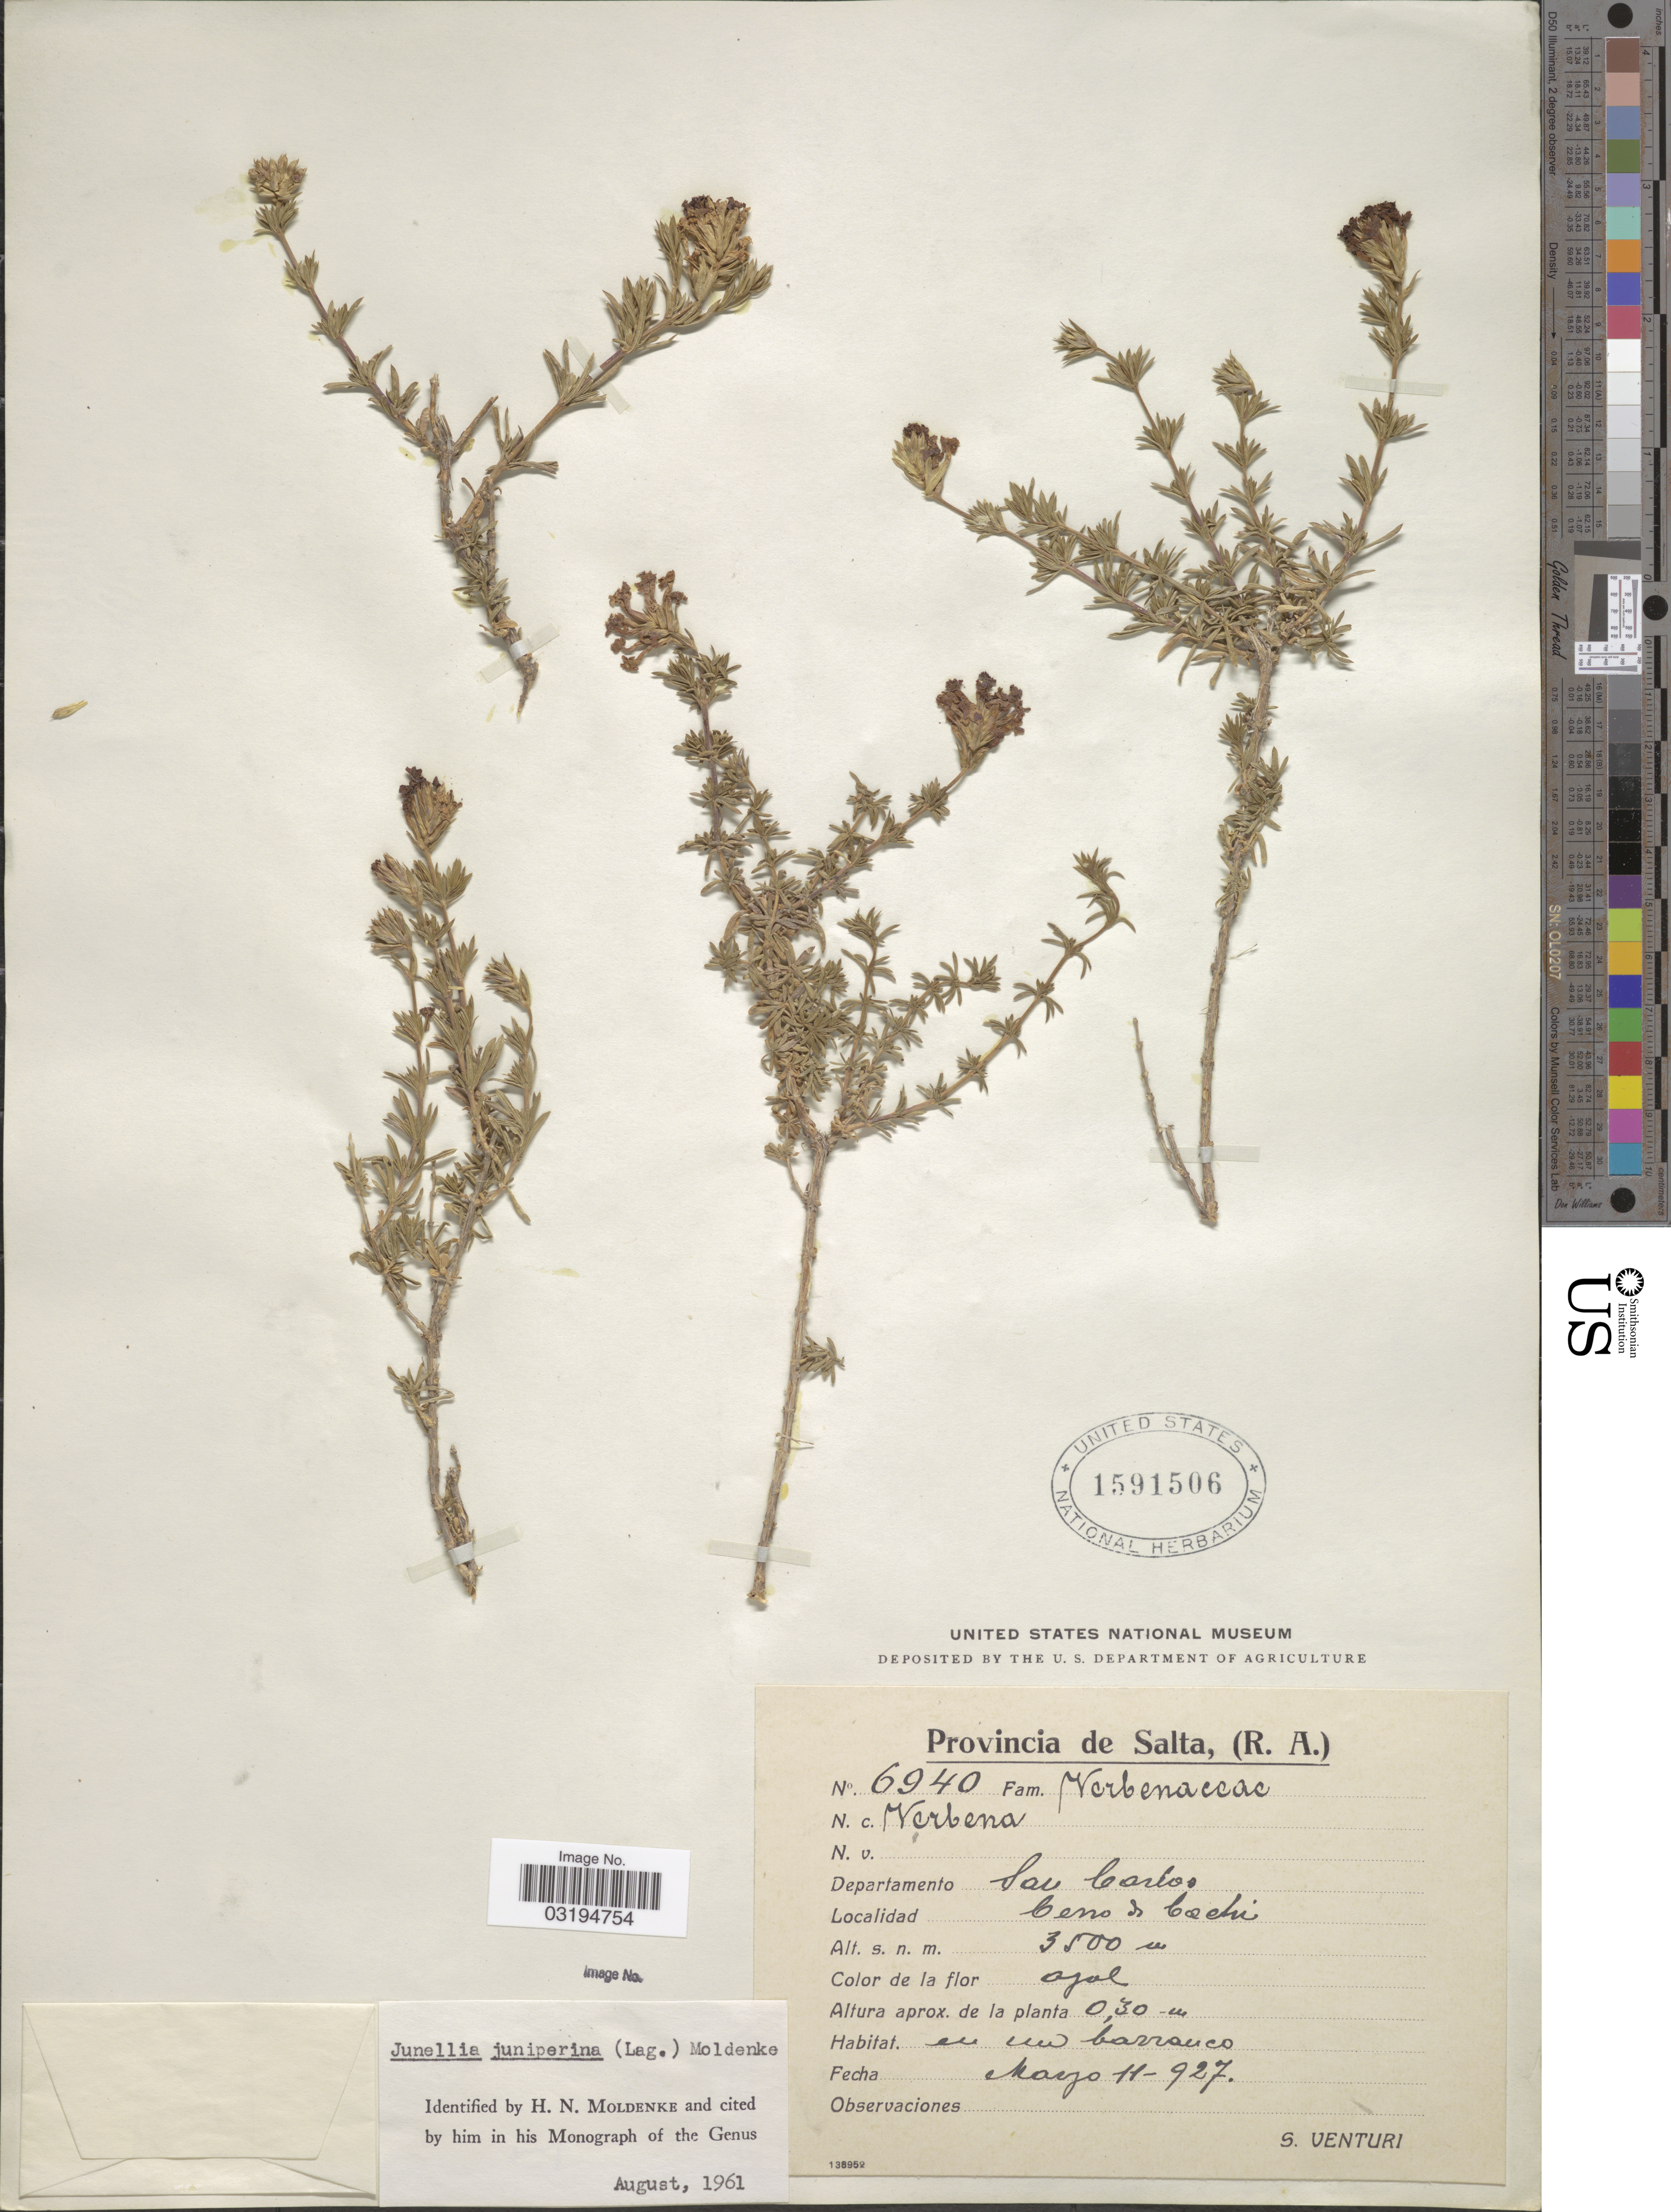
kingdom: Plantae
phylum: Tracheophyta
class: Magnoliopsida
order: Lamiales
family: Verbenaceae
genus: Junellia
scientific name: Junellia juniperina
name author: (Lag.) Moldenke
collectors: S. Venturi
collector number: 6940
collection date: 1927-03-11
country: Argentina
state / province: Salta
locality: Departamento San Carlos. Cerro de Cachi.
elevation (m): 3500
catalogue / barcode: US 1591506